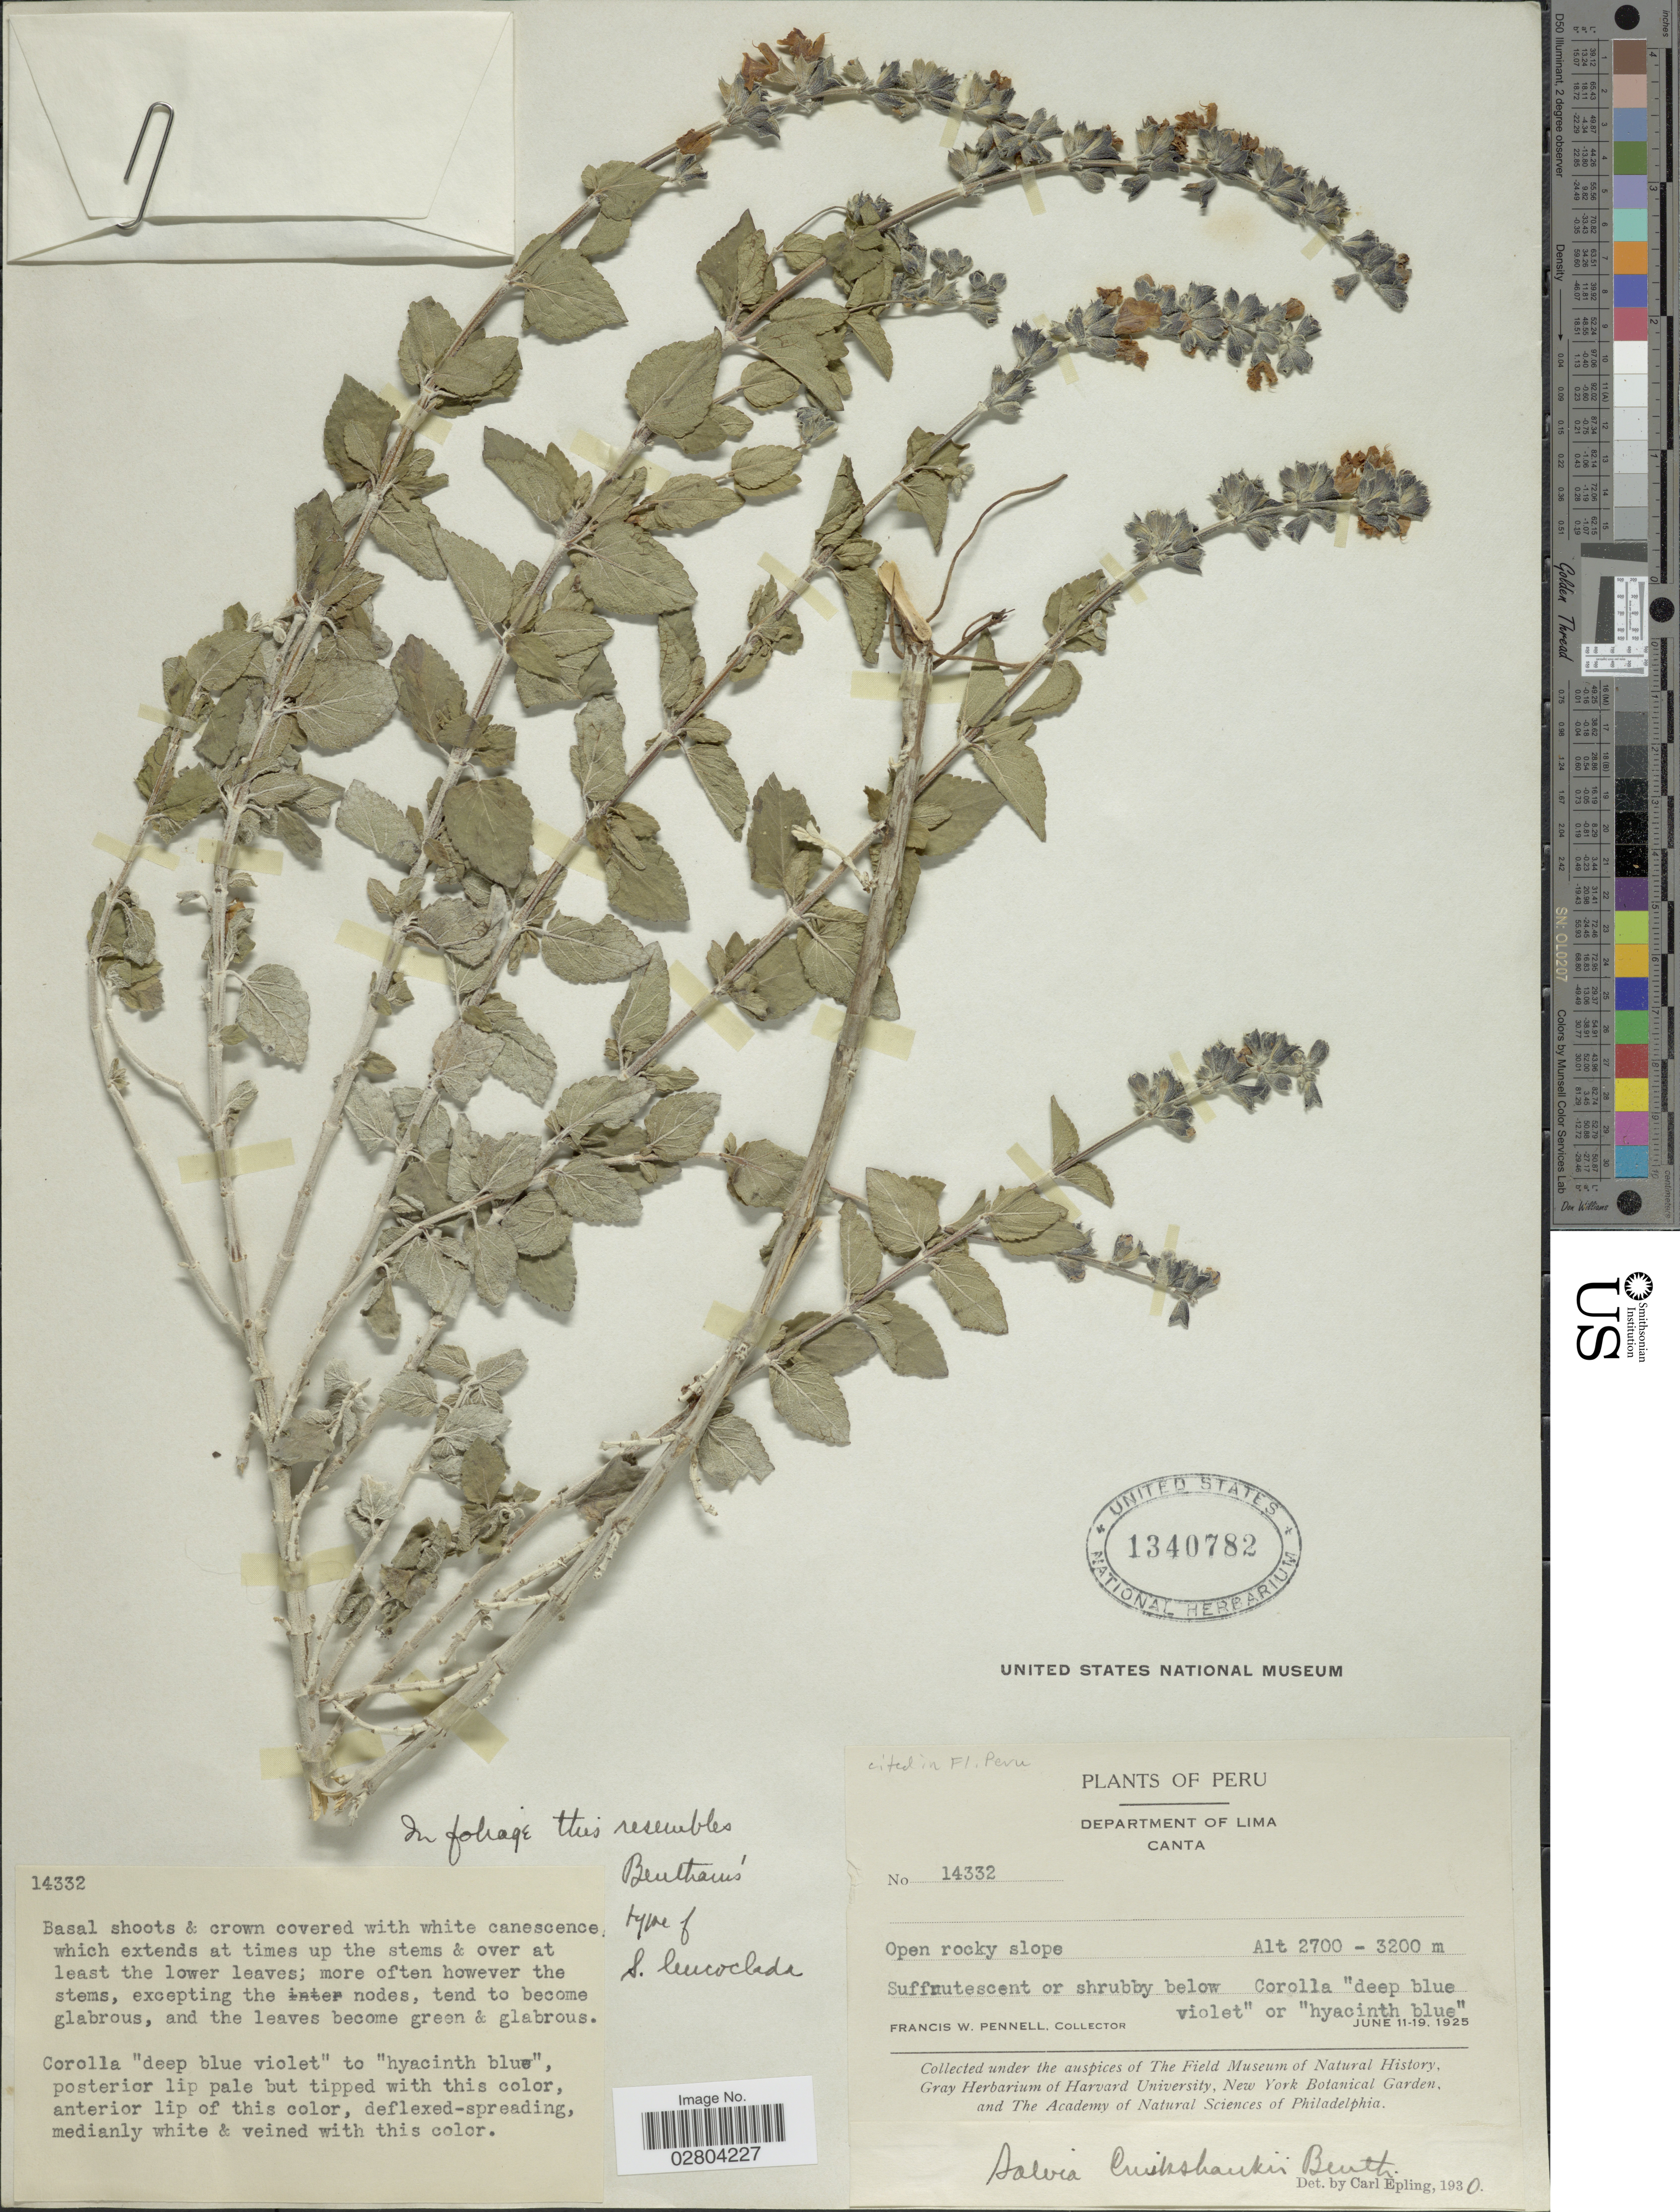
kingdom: Plantae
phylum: Tracheophyta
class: Magnoliopsida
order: Lamiales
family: Lamiaceae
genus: Salvia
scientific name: Salvia cruckshanksii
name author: Benth.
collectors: F. W. Pennell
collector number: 14332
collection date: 1925-06-11/1925-06-19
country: Peru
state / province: Lima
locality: Department of Lima. Canta.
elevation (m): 2700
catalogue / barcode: US 1340782